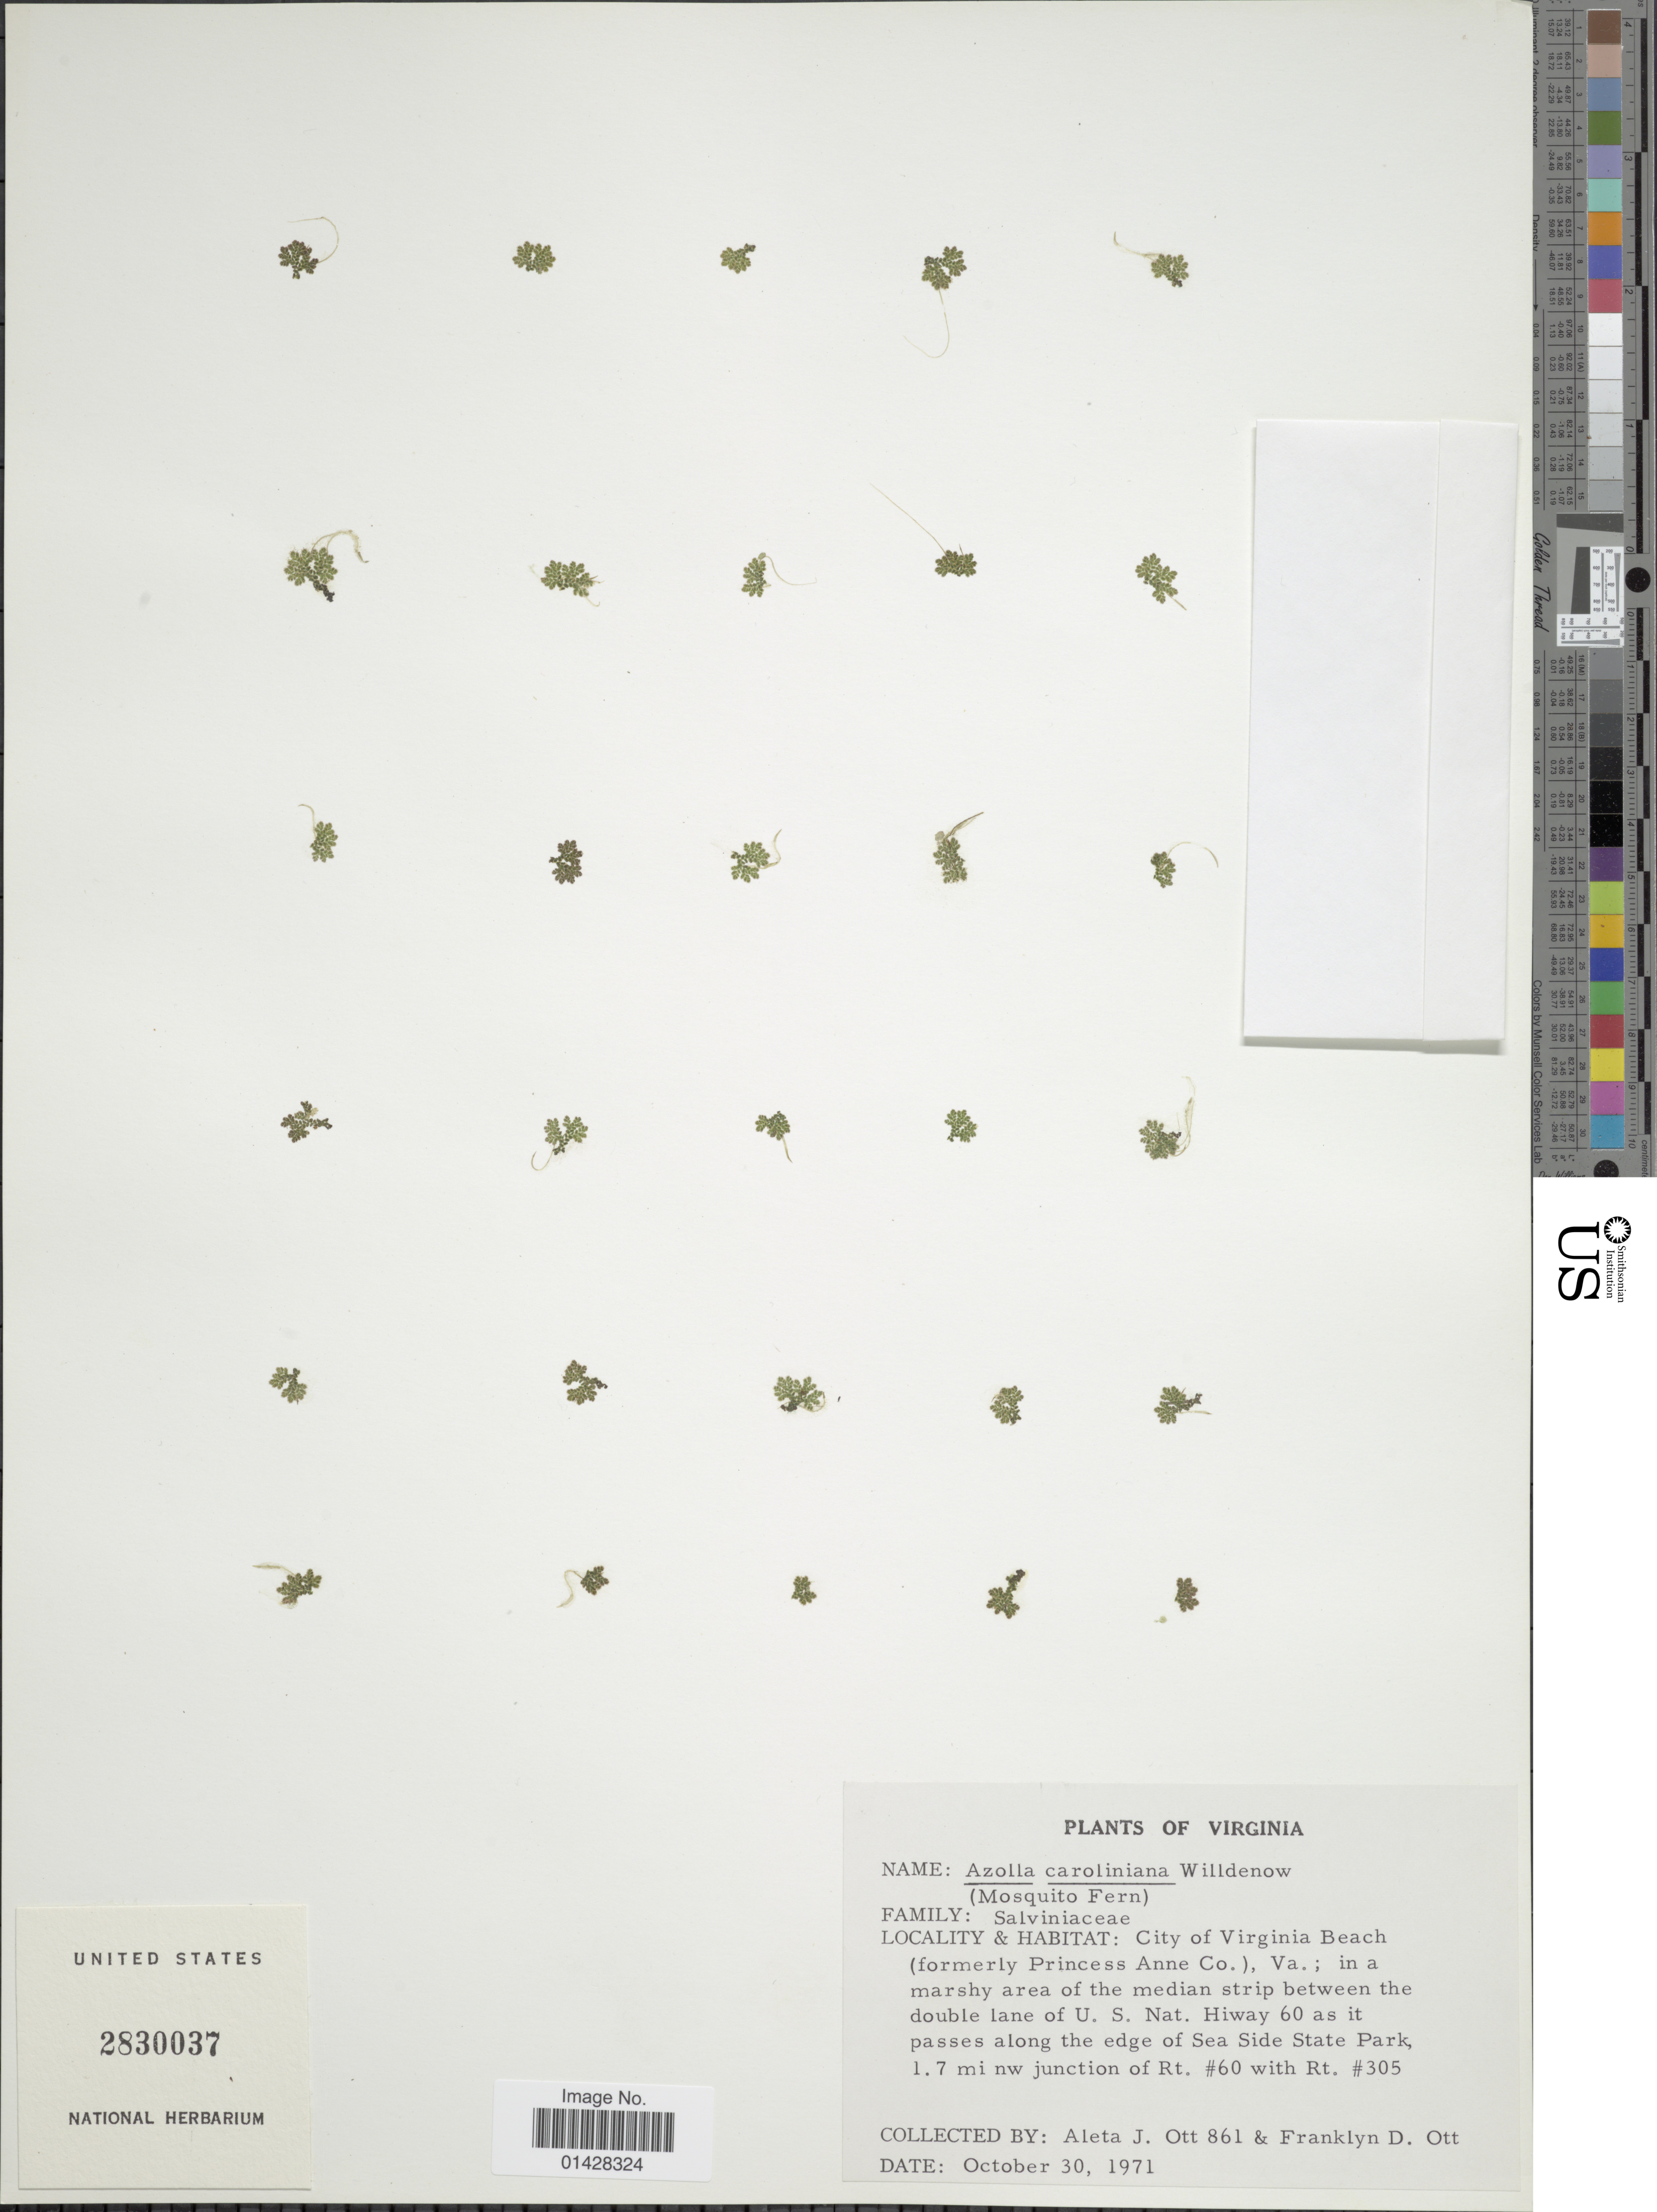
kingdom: Plantae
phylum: Tracheophyta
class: Polypodiopsida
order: Salviniales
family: Salviniaceae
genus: Azolla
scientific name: Azolla caroliniana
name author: Willd.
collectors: A. Ott & F. Ott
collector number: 861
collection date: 1971-10-30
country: United States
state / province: Virginia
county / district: City of Virginia Beach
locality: City of Virginia Beach (formerly Princess Anne Co.), Va; in a marshy area of the median strip between the double lane of U.S. Nat. Hiway 60 as it passes along the edge of Sea Side State Park, 1.7 mi nw junction of Rt. #60 with Rt.#305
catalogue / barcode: US 2830037